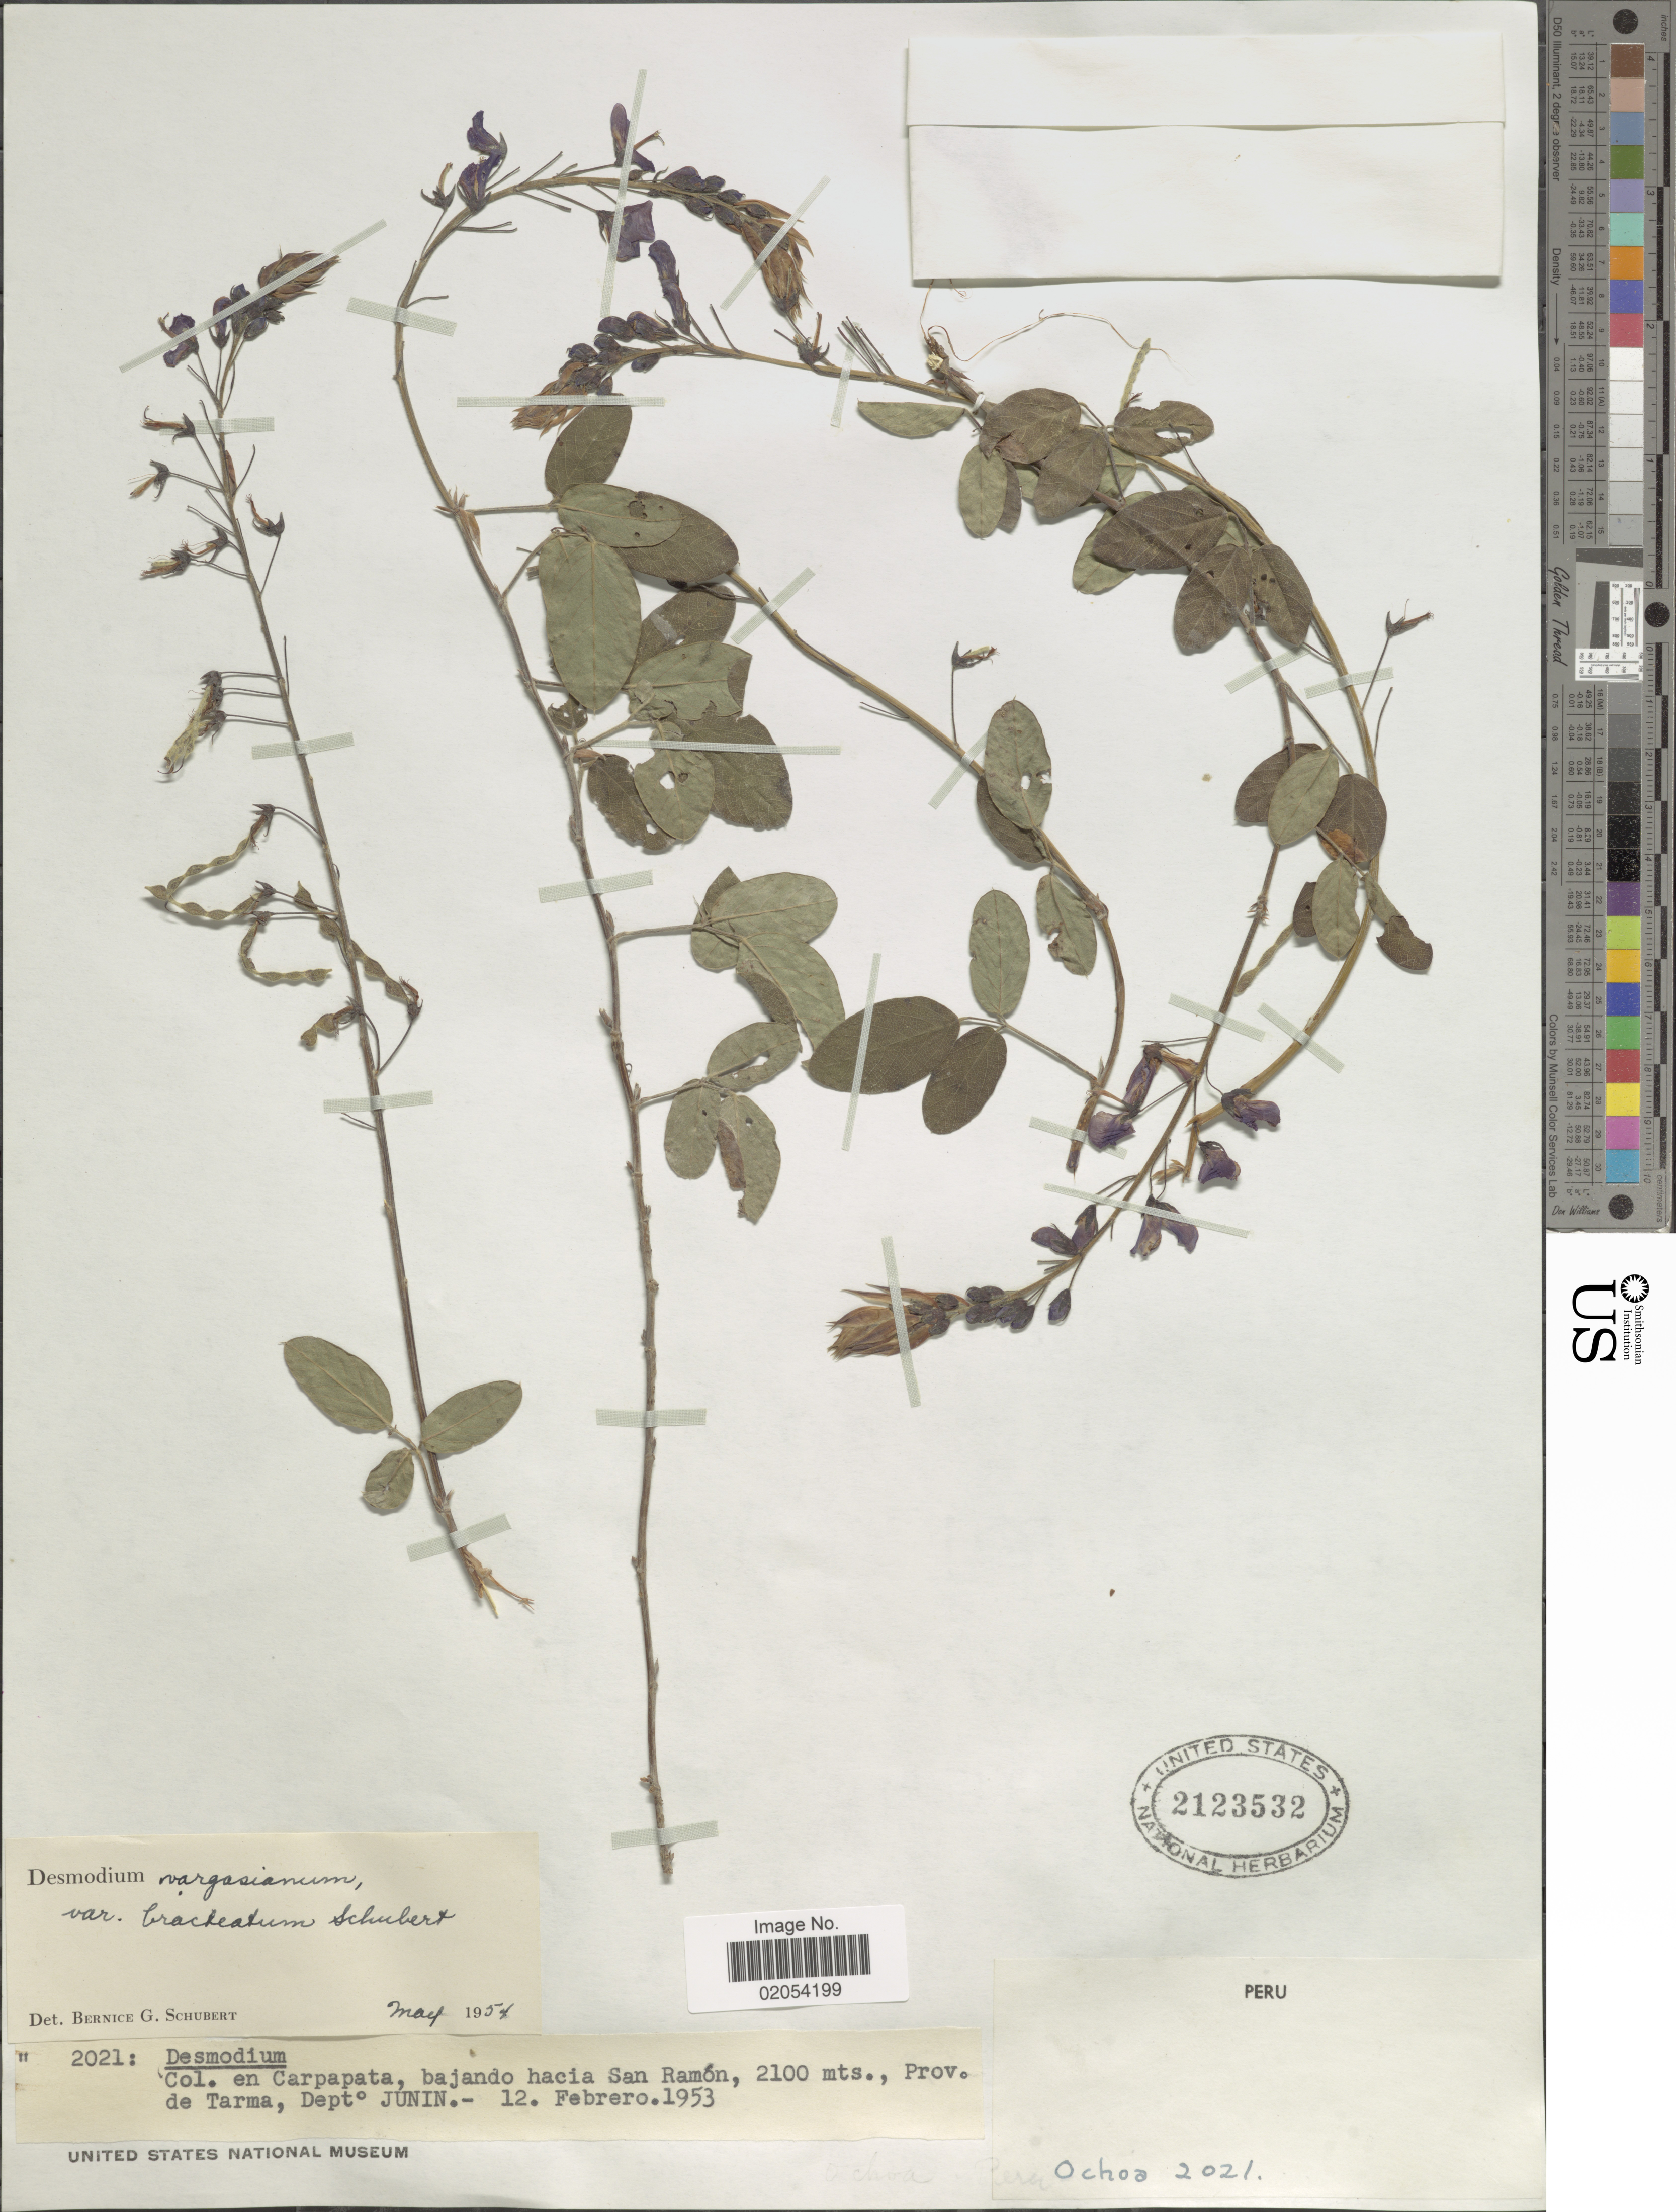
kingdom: Plantae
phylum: Tracheophyta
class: Magnoliopsida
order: Fabales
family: Fabaceae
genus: Desmodium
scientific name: Desmodium vargasianum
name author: B.G. Schub.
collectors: -. Ochoa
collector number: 2021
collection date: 1953-02-12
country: Peru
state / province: Junín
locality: Col. en Carpapata, bajando hacia San Ramon, Prov. de Tarma.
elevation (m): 2100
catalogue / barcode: US 2123532